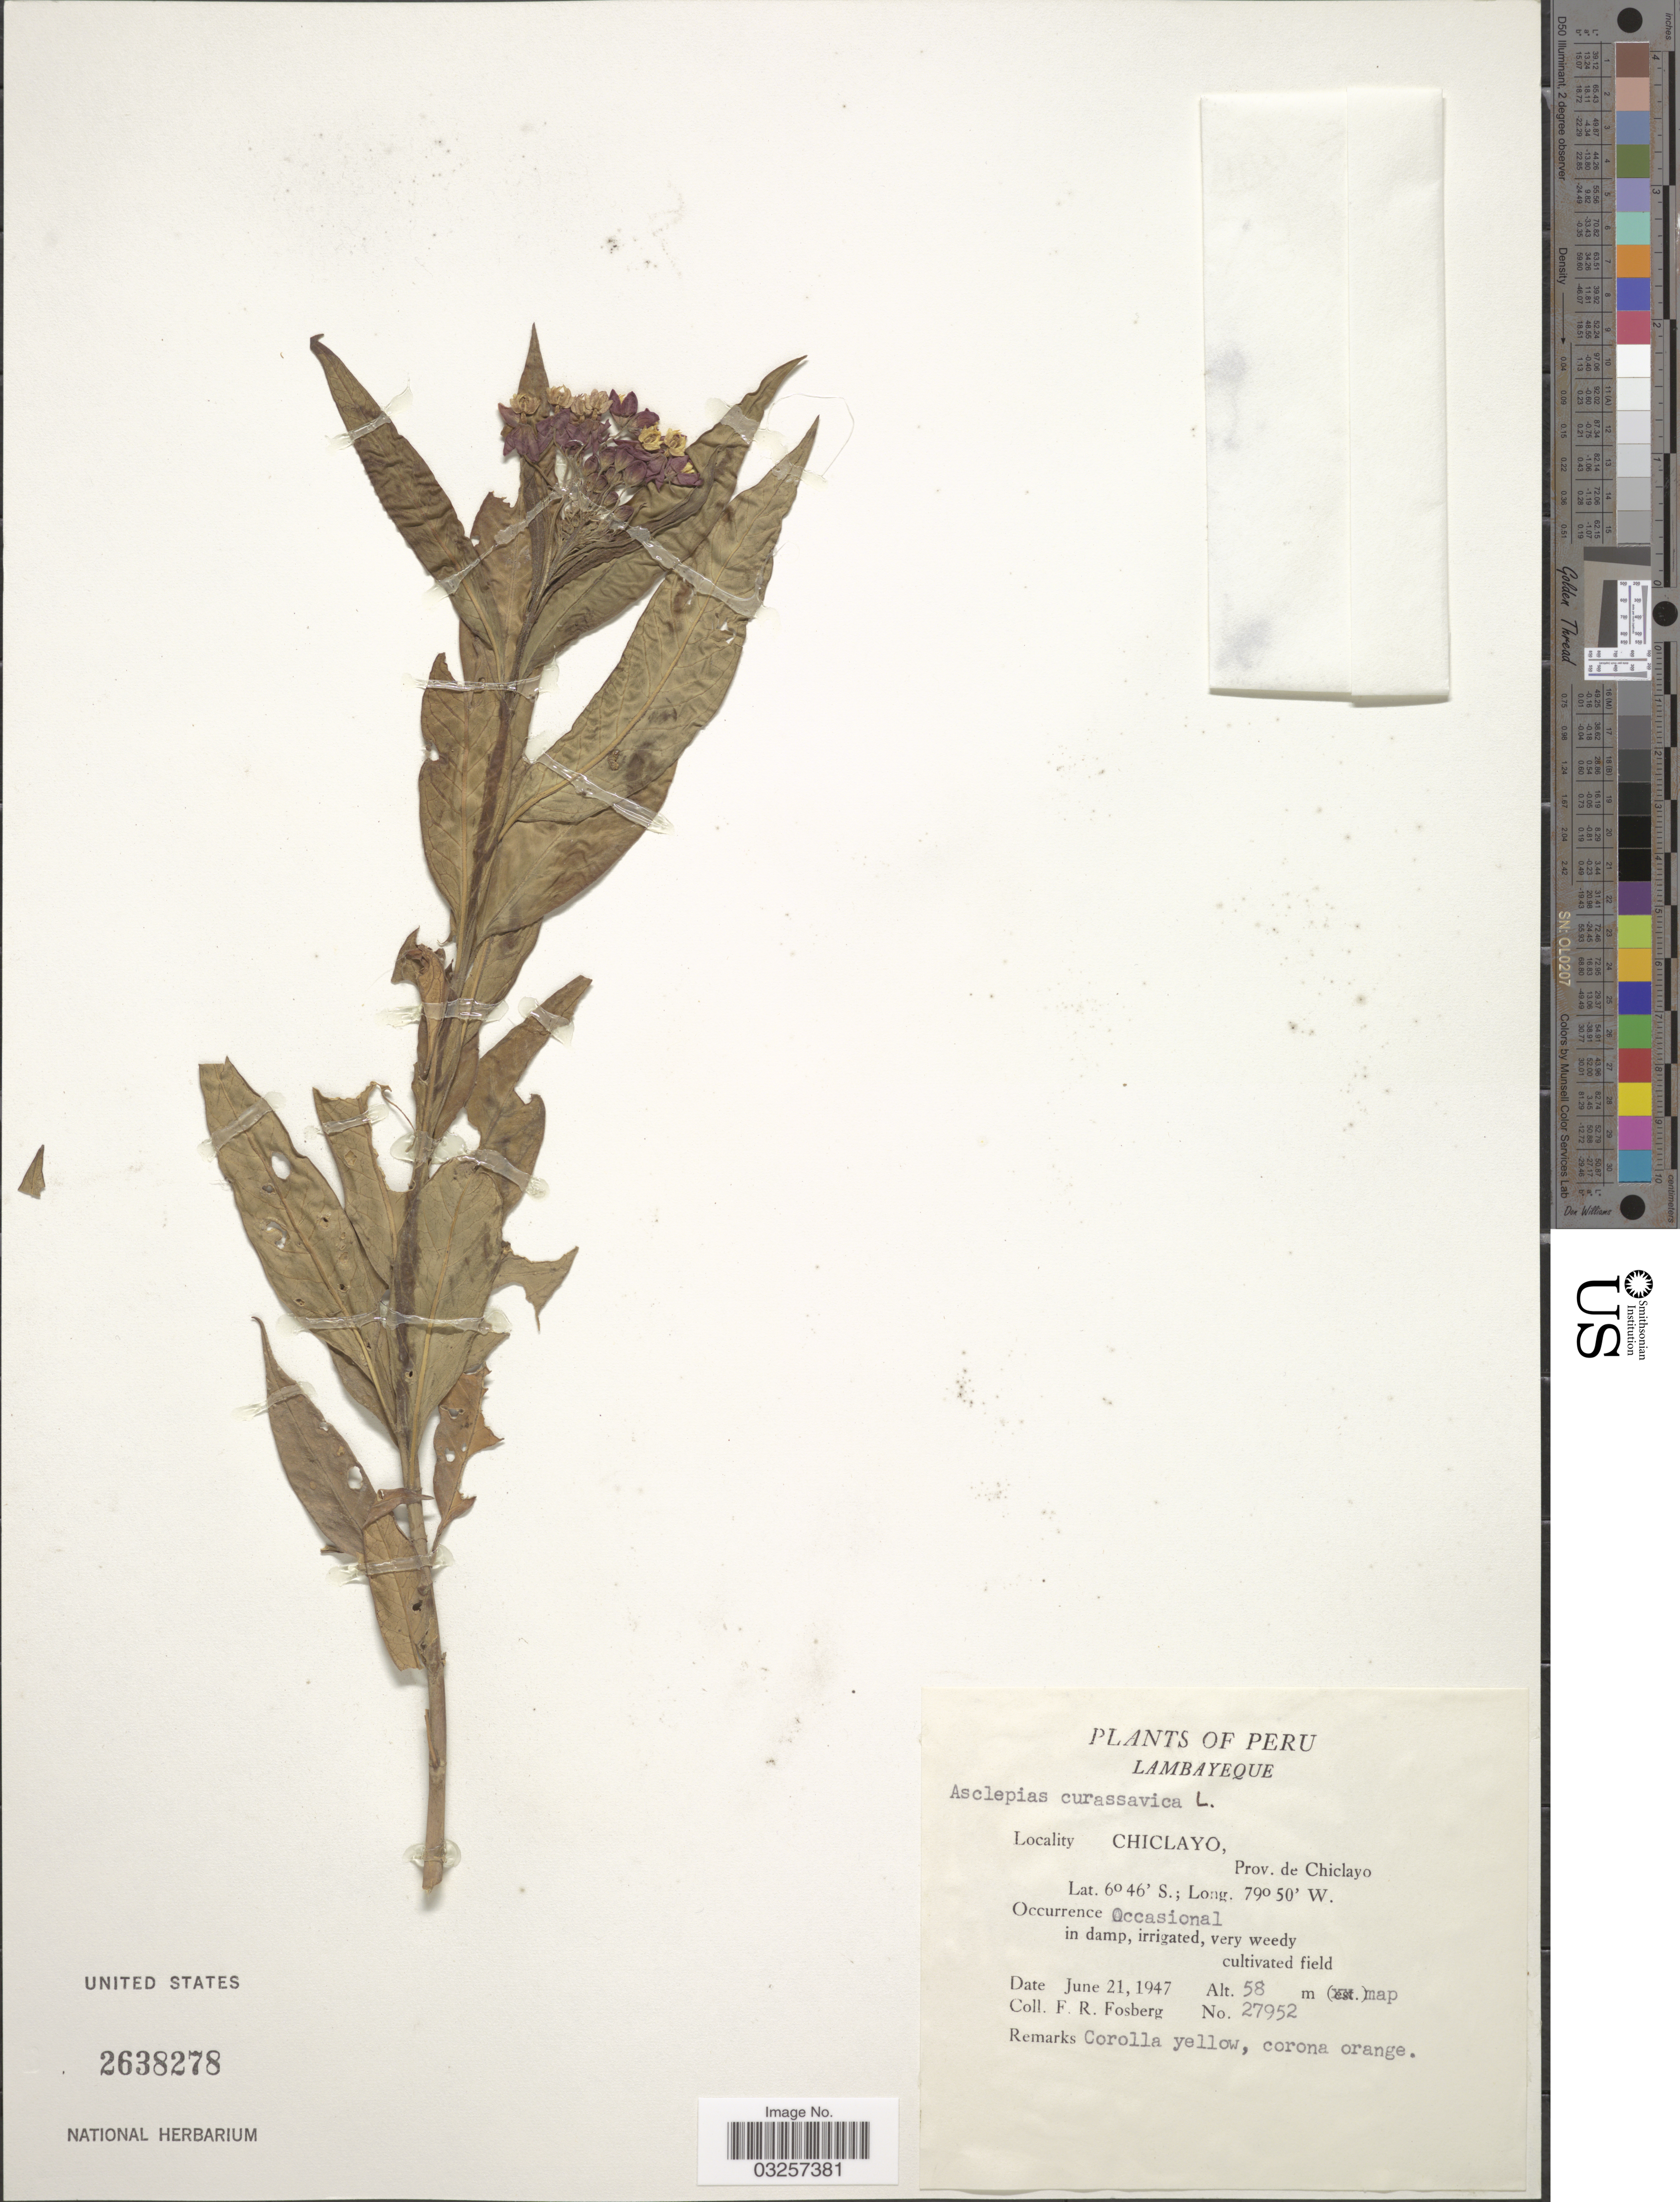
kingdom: Plantae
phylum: Tracheophyta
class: Magnoliopsida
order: Gentianales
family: Apocynaceae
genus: Asclepias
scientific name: Asclepias curassavica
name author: L.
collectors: F. R. Fosberg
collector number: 27952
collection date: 1947-06-21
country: Peru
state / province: Lambayeque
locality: Chiclayo, Prov. de Chiclayo.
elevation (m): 58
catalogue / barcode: US 2638278